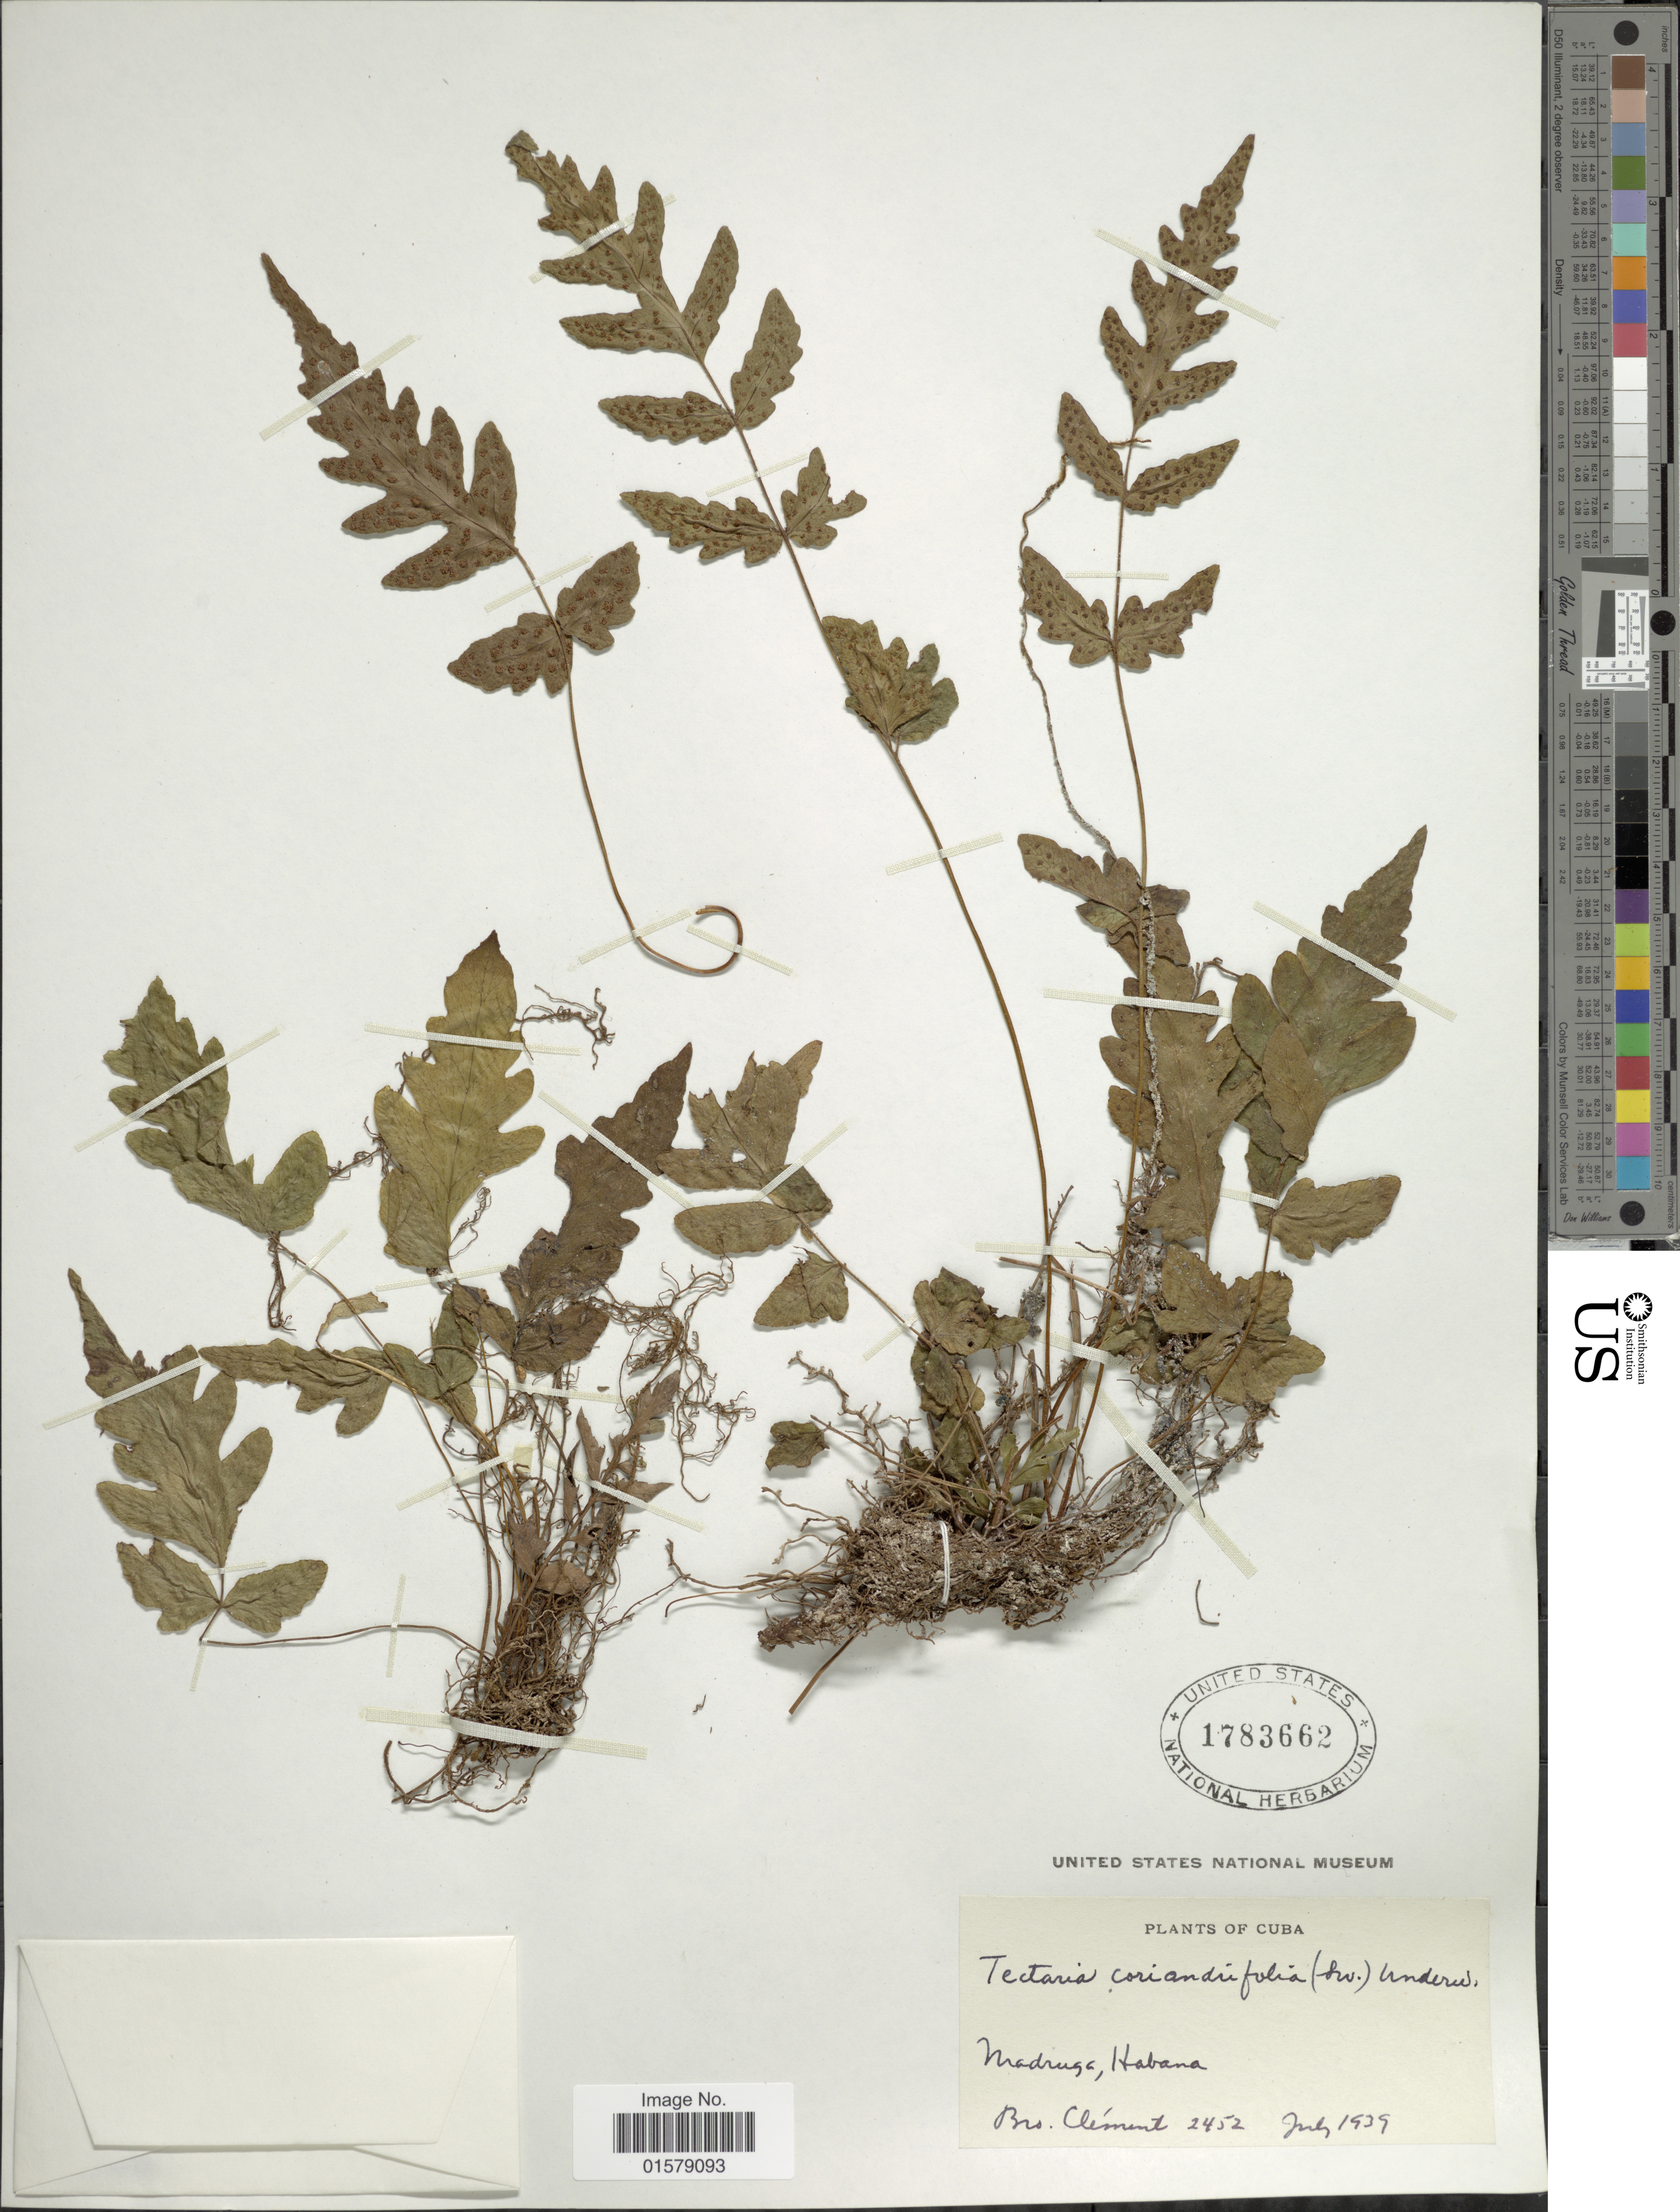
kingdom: Plantae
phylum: Tracheophyta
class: Polypodiopsida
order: Polypodiales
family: Tectariaceae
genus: Tectaria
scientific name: Tectaria coriandrifolia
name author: Underw.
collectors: B. Clement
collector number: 2452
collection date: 1939-07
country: Cuba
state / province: La Habana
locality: Madruga, Habana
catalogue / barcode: US 1783662